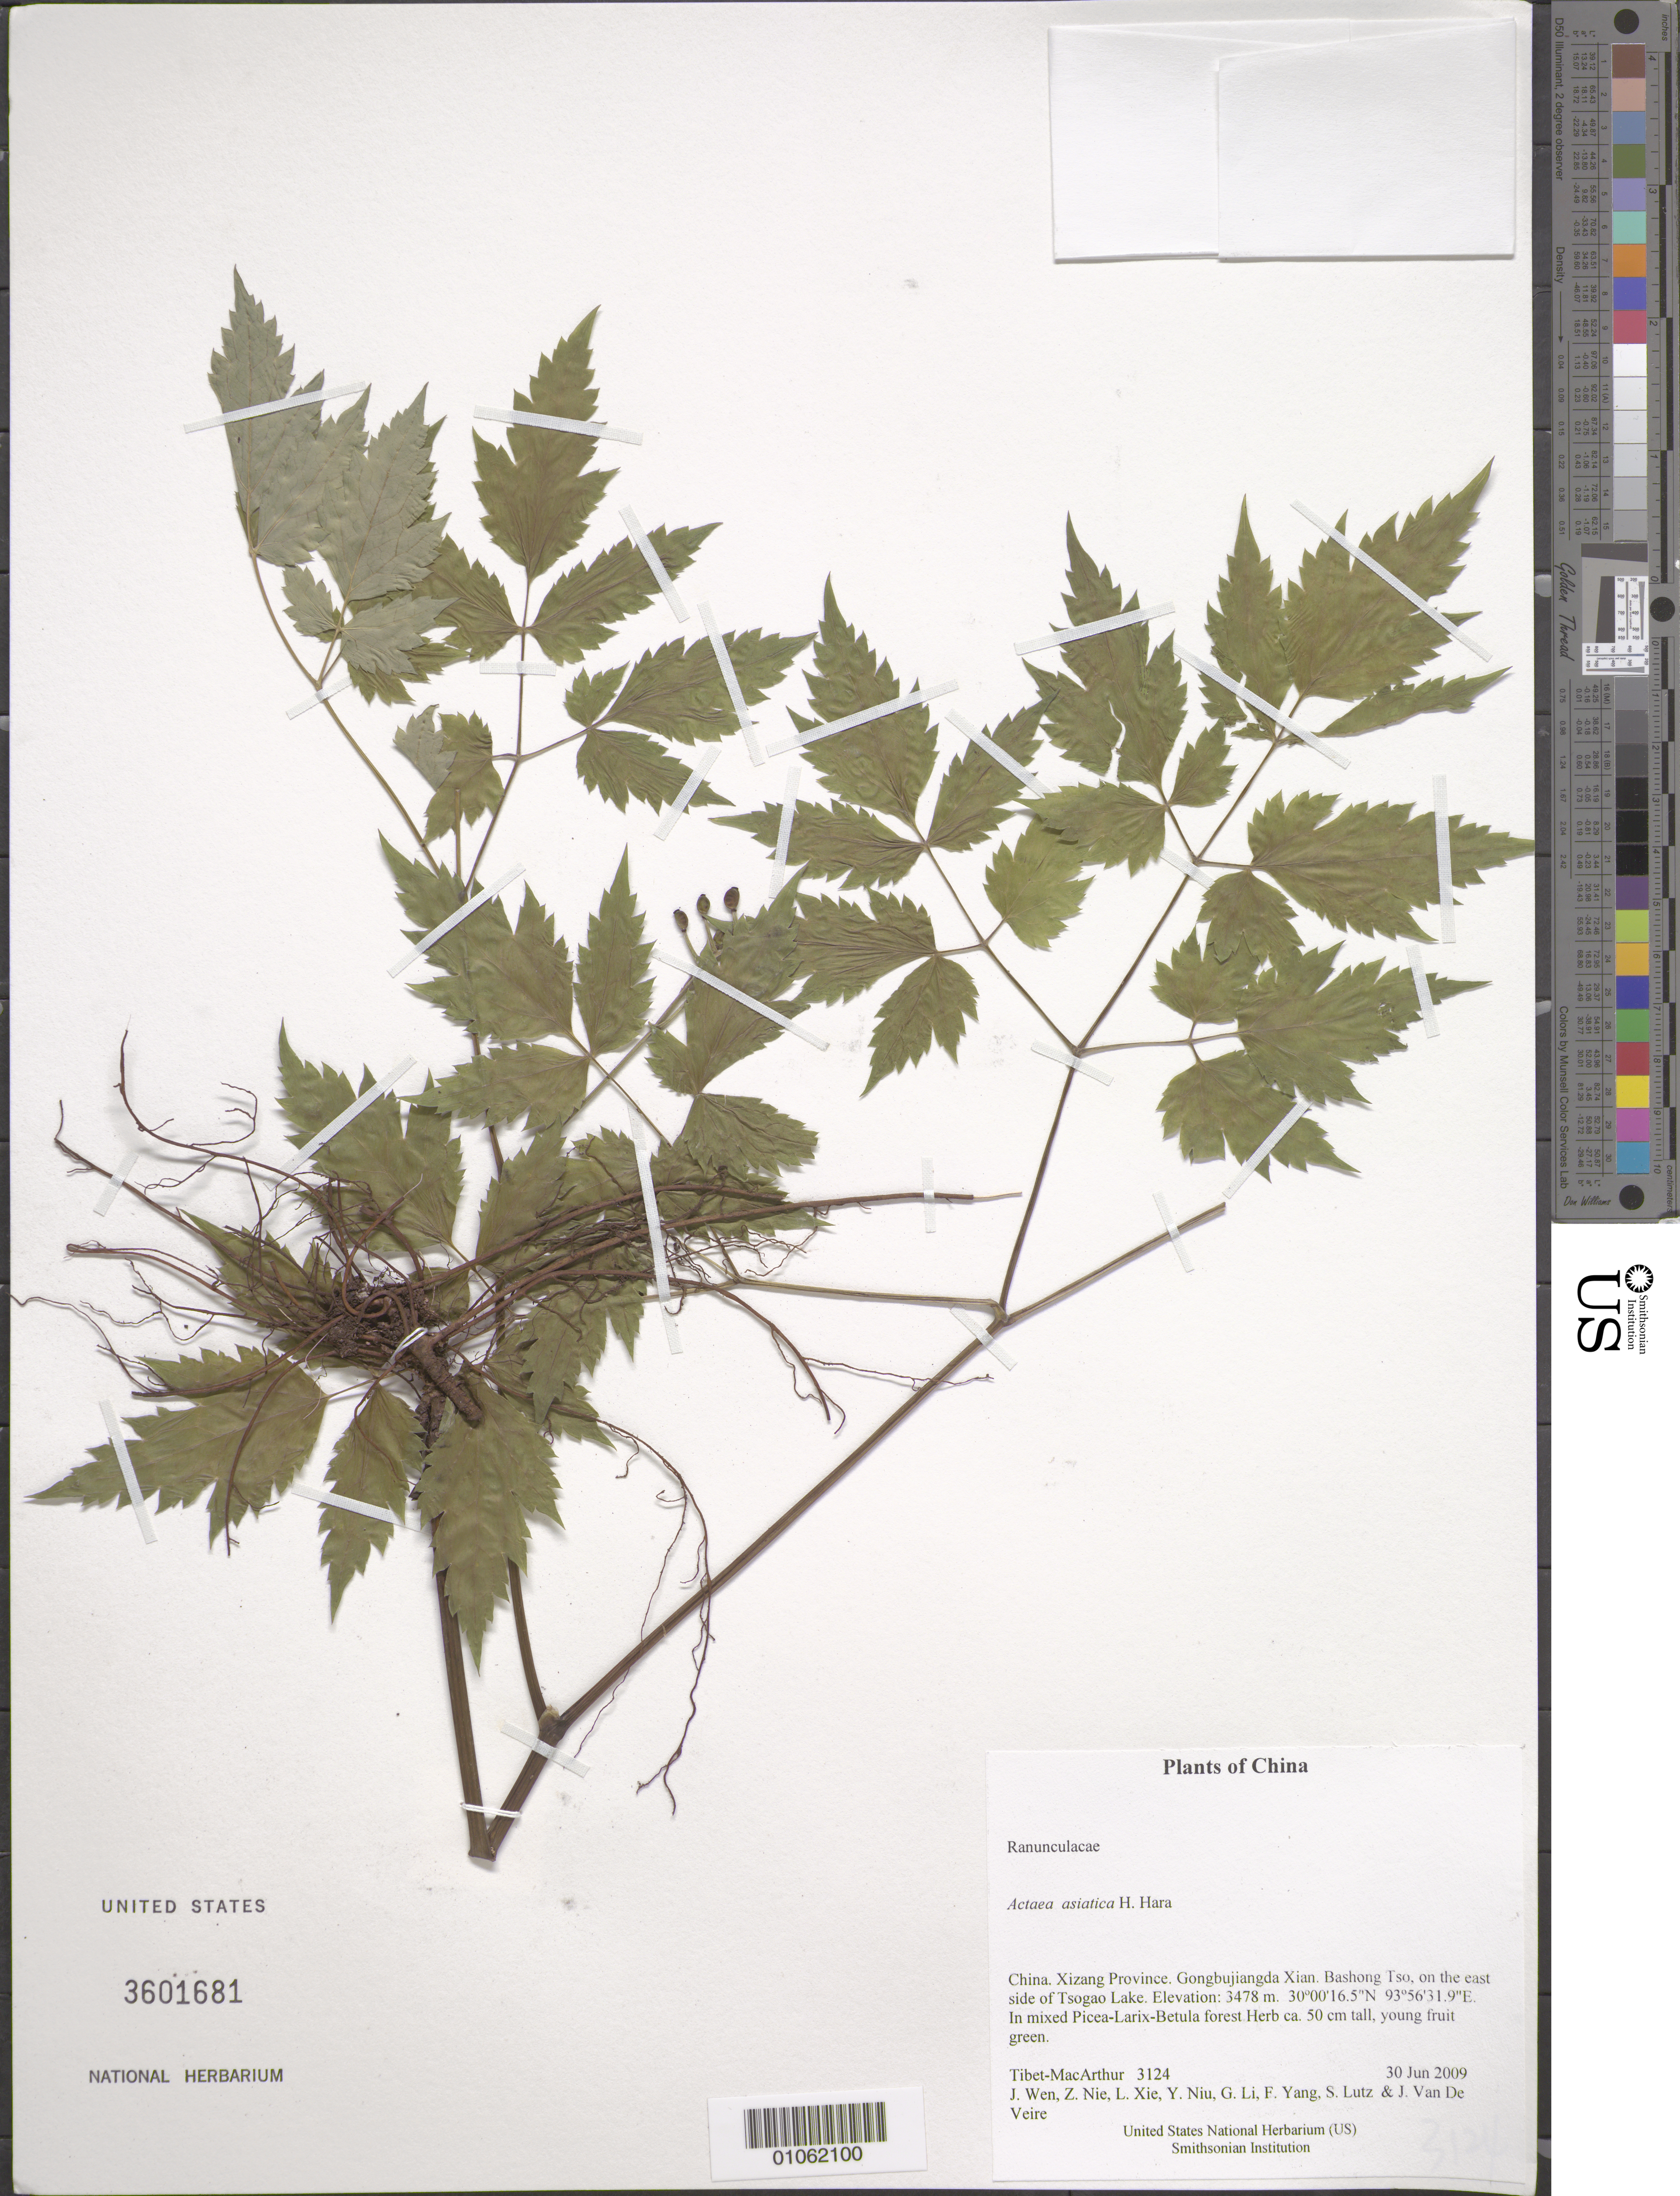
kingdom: Plantae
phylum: Tracheophyta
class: Magnoliopsida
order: Ranunculales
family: Ranunculaceae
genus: Actaea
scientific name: Actaea asiatica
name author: H. Hara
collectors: Tibet-MacArthur, J. Wen, Z. Nie, L. Xie, Y. Niu, G. Li, F. Yang, S. Lutz & J. Van De Veire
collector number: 3124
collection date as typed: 30 Jun 2009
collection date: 2009-06-30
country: China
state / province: Xizang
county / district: Gongbujiangda Xian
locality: Bashong Tso, on the east side of Tsogao Lake.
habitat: In mixed Picea-Larix-Betula forest.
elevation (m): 3478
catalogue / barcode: US 3601681